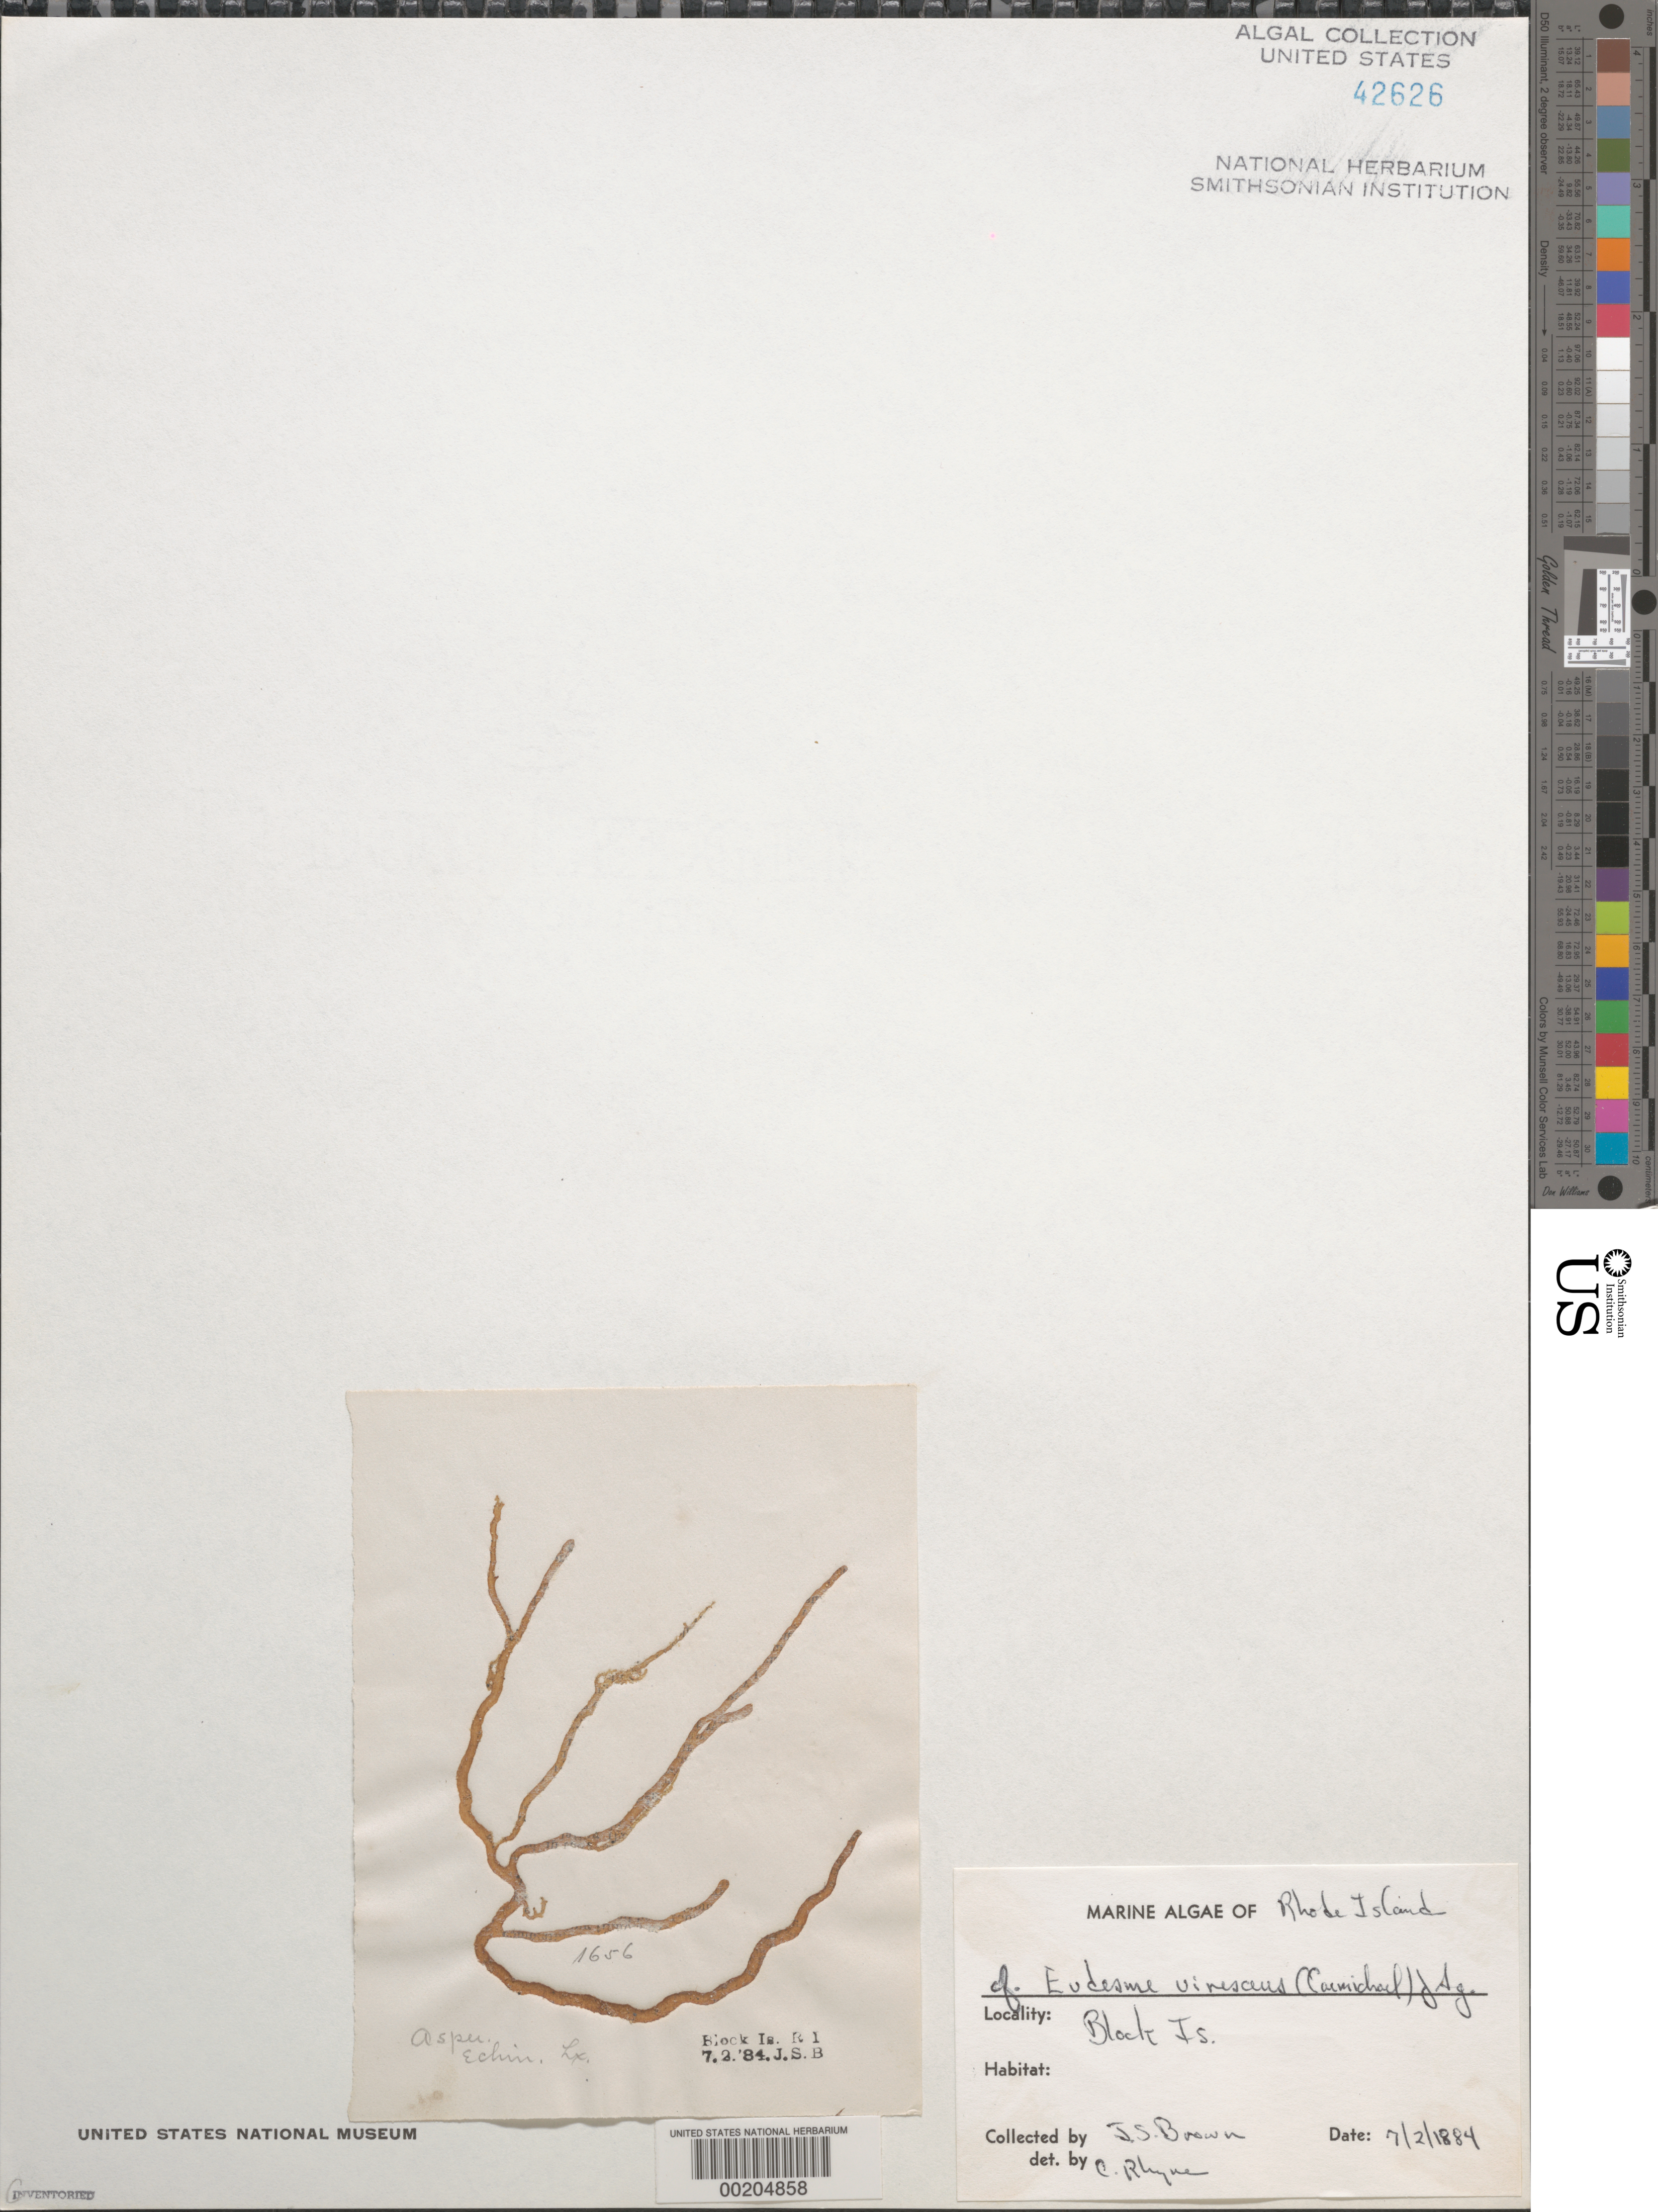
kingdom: Chromista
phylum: Ochrophyta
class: Phaeophyceae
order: Ectocarpales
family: Chordariaceae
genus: Eudesme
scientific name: Eudesme virescens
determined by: Rhyne, C. F.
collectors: J. S. Brown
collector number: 1656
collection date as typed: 02 Jul 1884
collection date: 1884-07-02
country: United States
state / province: Rhode Island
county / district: Washington County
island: Block Island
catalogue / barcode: US 42626